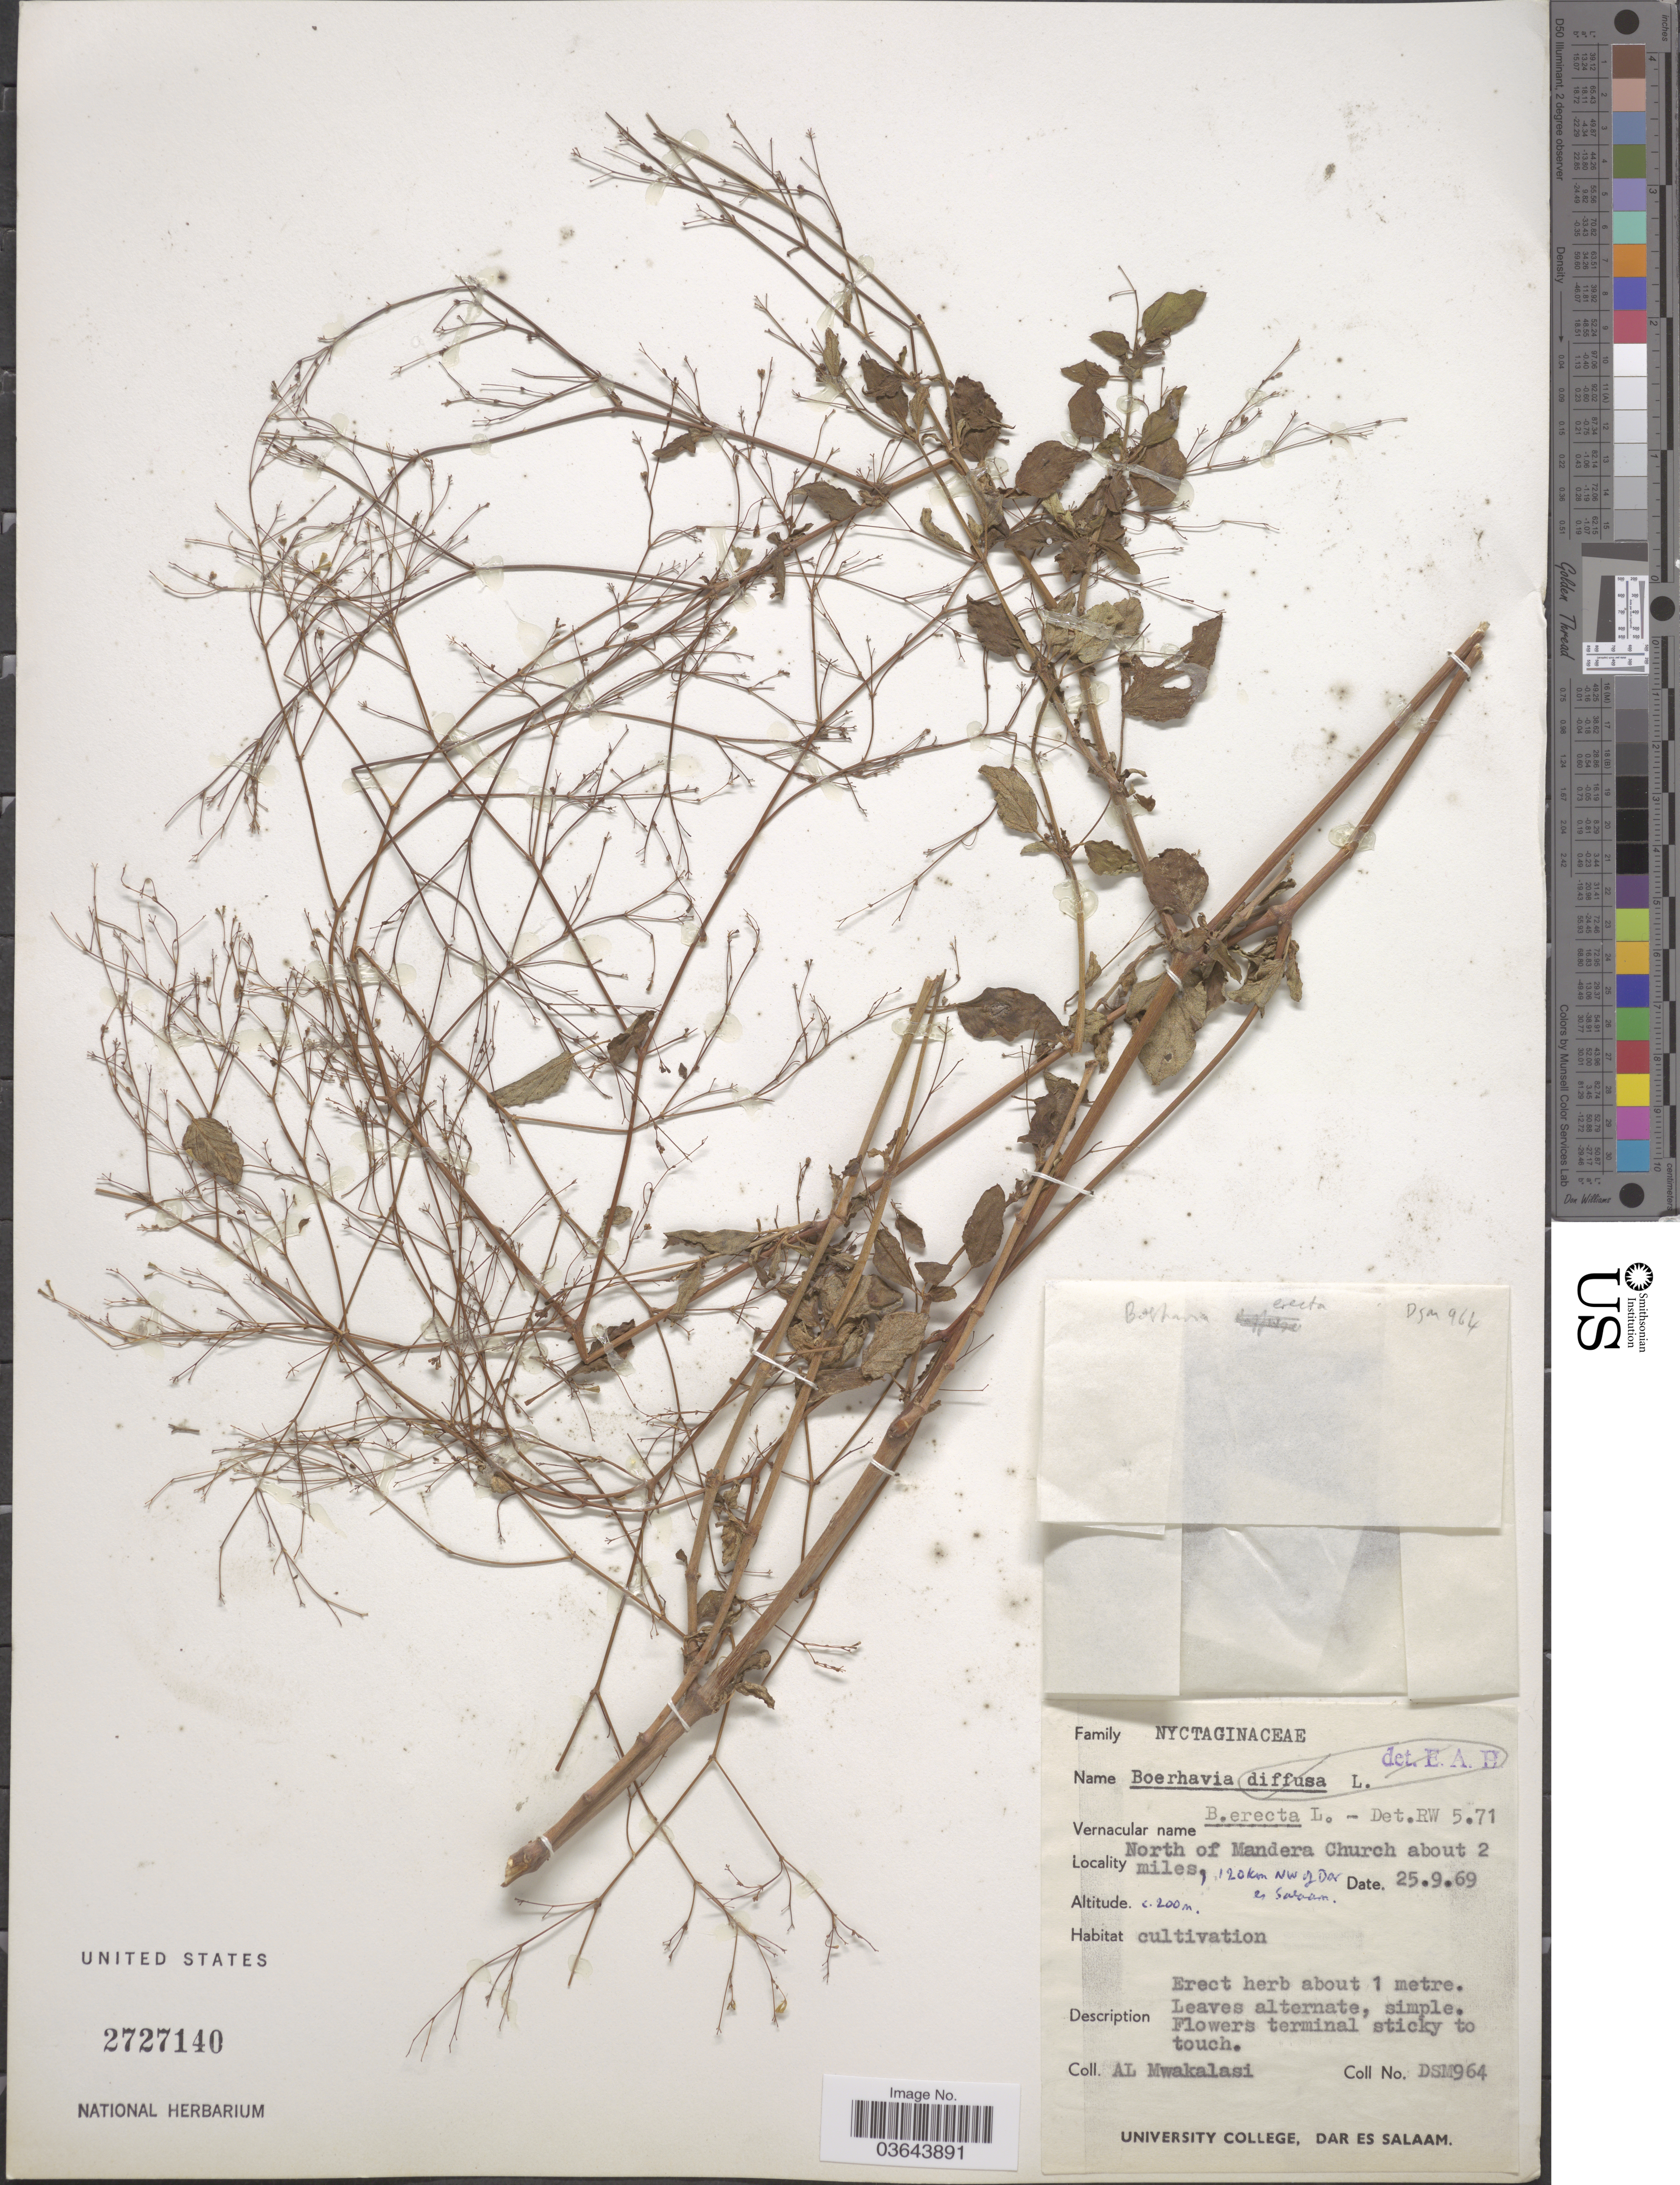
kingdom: Plantae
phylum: Tracheophyta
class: Magnoliopsida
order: Caryophyllales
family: Nyctaginaceae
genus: Boerhavia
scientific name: Boerhavia erecta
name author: L.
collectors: A. Mwakalasi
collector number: DSM964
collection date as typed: Transcribed d/m/y: 25/9/69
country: Tanzania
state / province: Dar es Salaam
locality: North of Mandera Church about 2 miles, 120 km NW of Dar es Salaam.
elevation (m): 200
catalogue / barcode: US 2727140